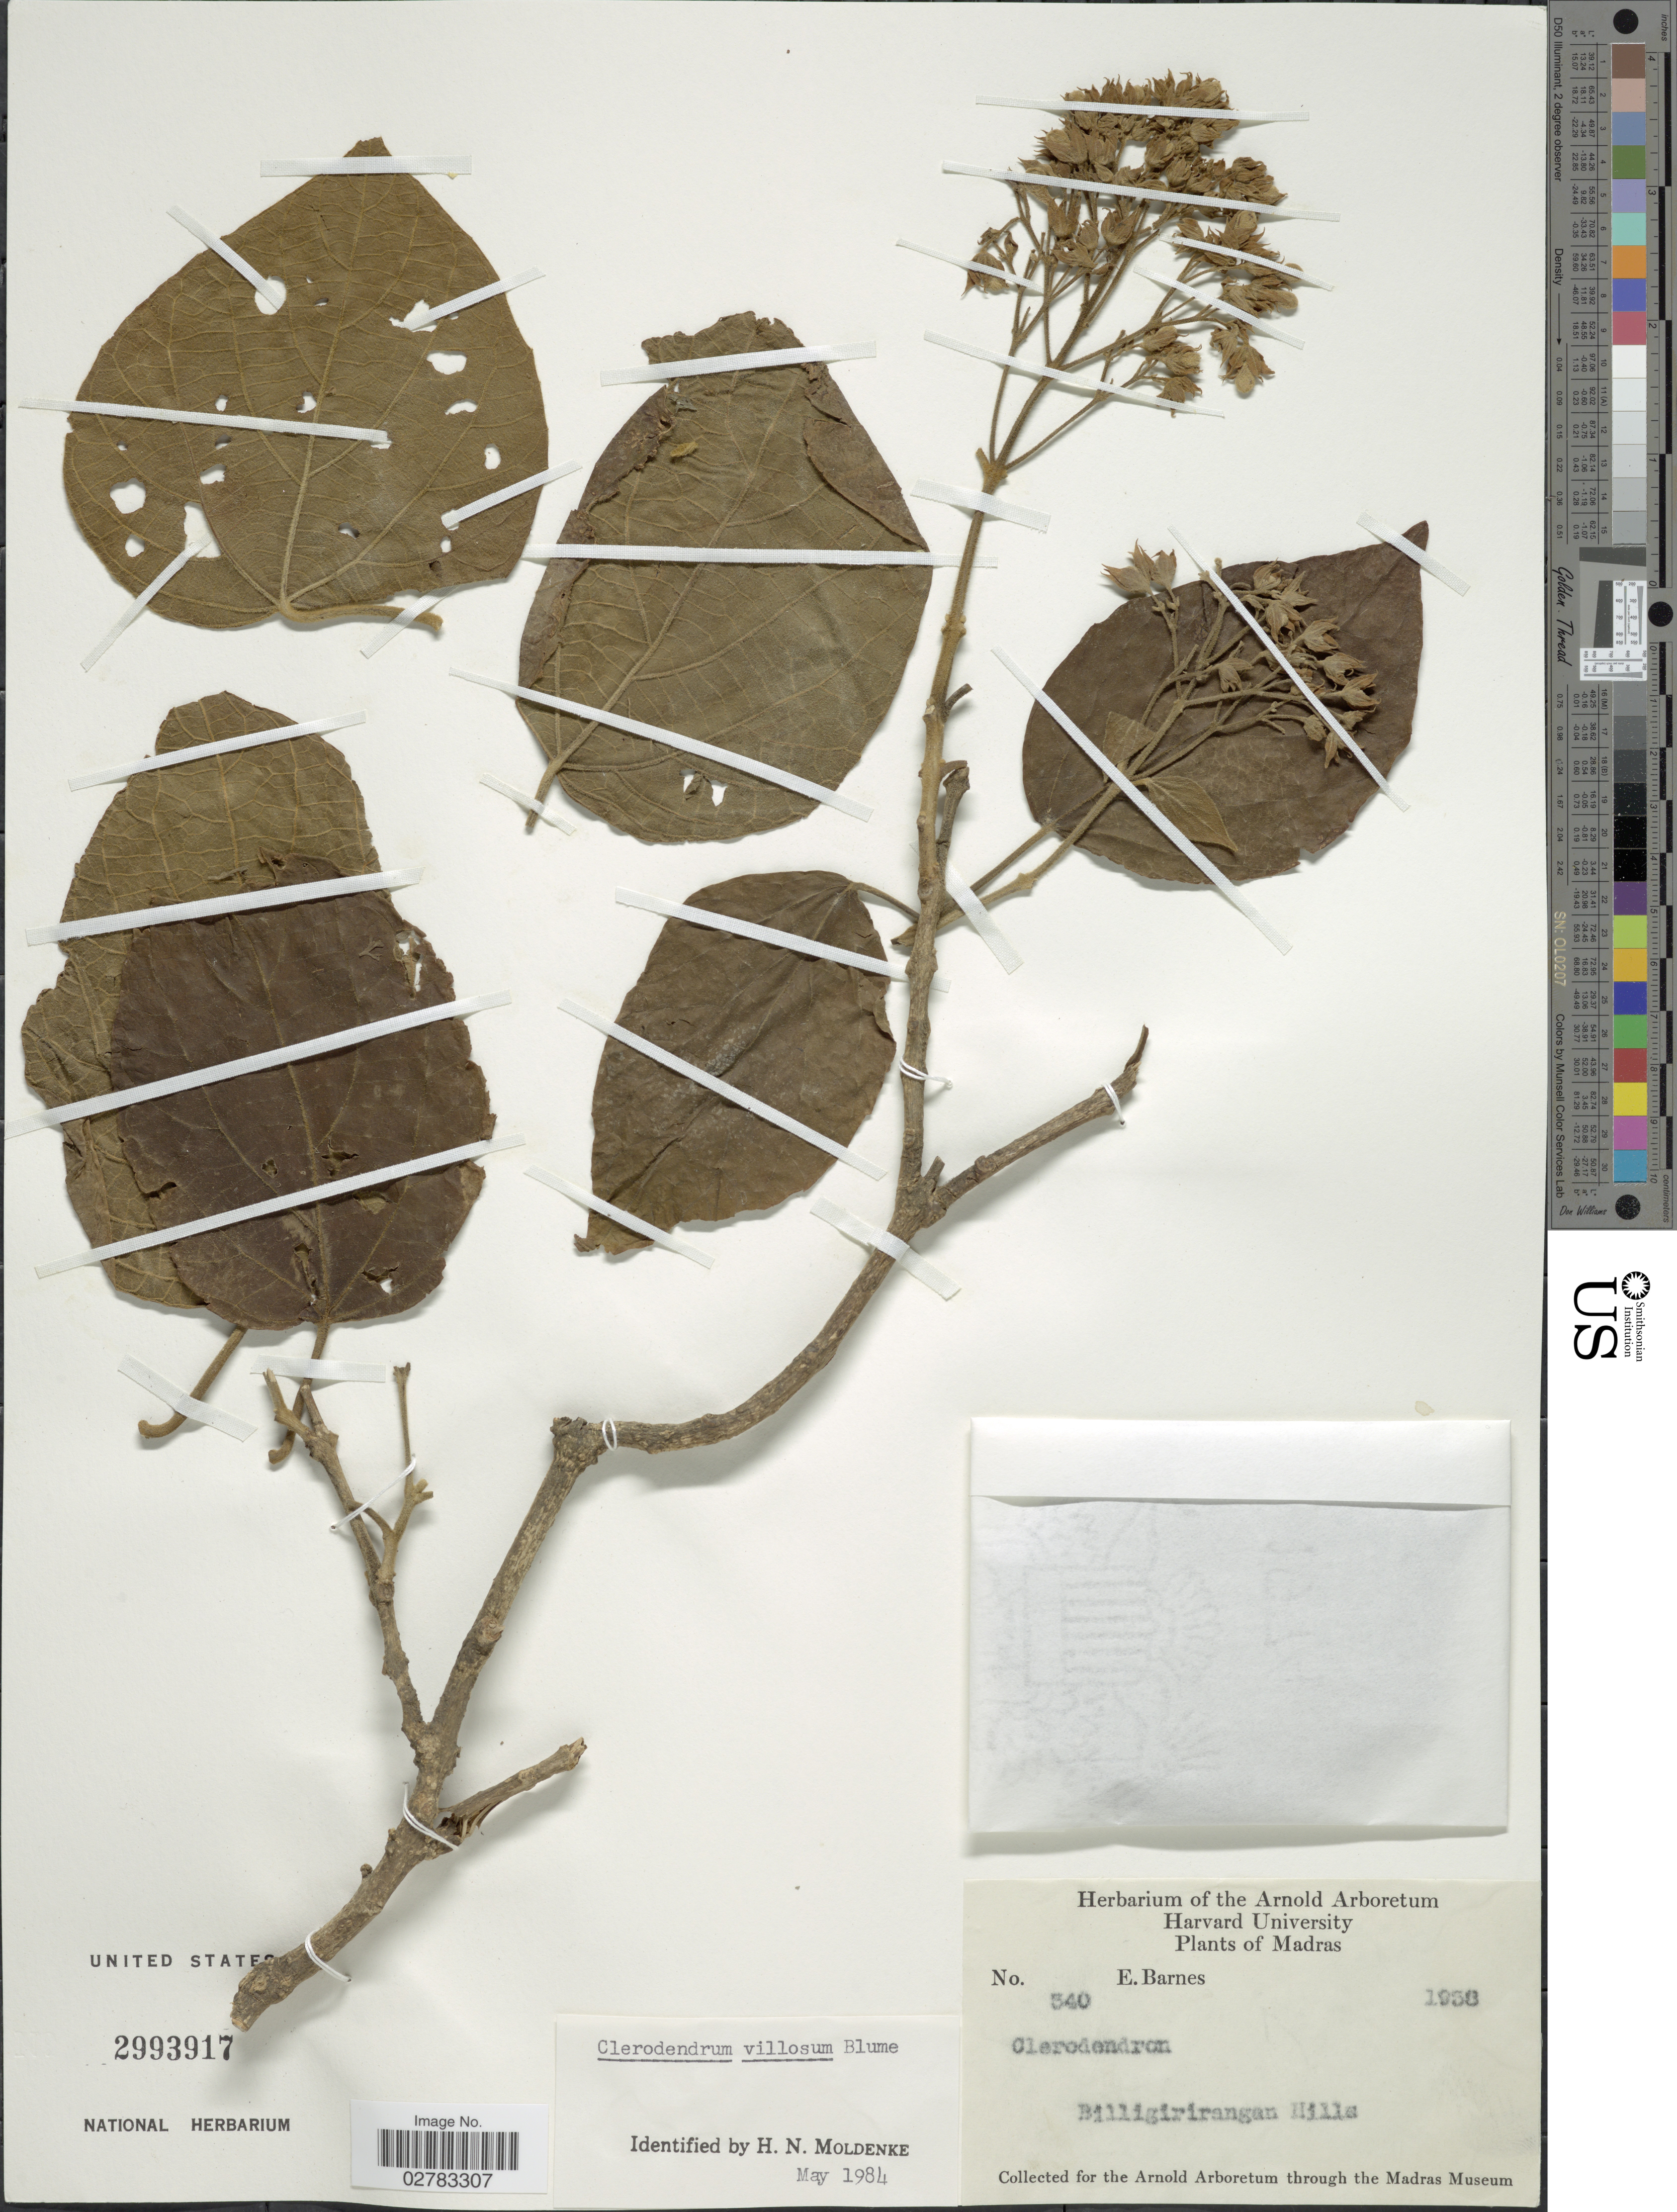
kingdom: Plantae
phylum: Tracheophyta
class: Magnoliopsida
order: Lamiales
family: Lamiaceae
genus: Clerodendrum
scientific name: Clerodendrum villosum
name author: Blume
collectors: E. Barnes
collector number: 340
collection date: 1938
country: India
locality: Madras, Billigirirangan Hills.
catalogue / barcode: US 2993917